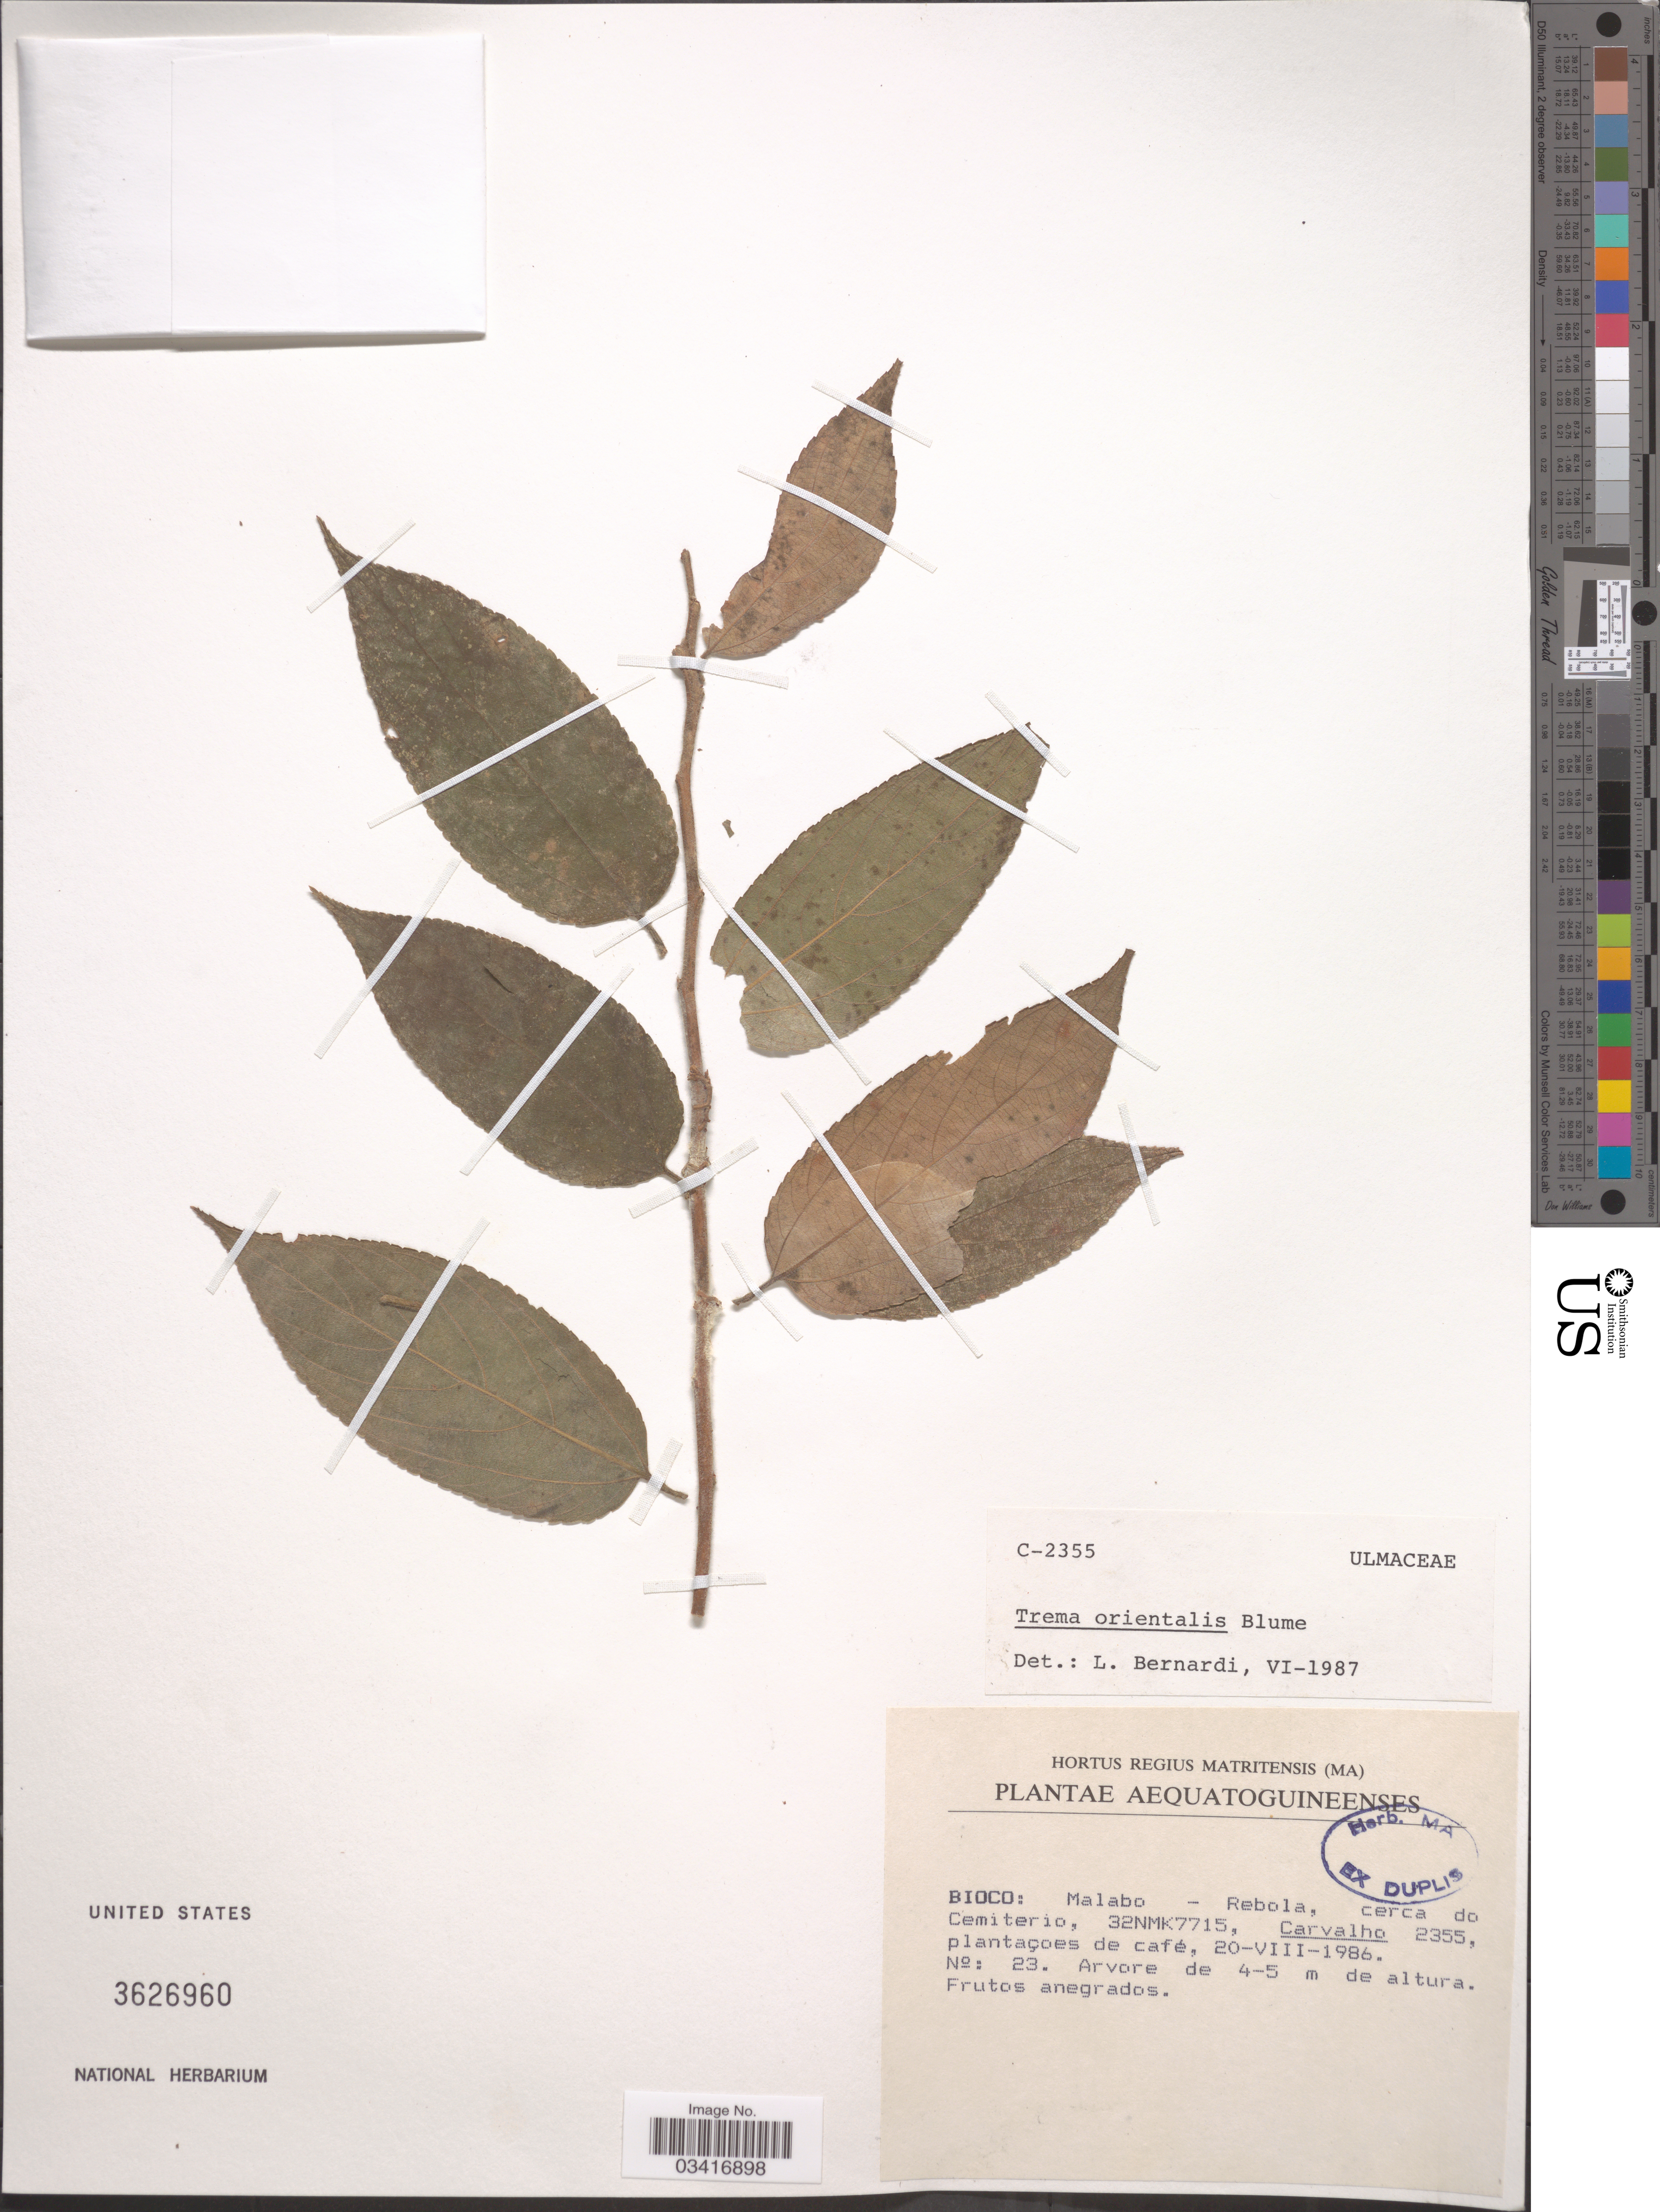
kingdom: Plantae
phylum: Tracheophyta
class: Magnoliopsida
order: Rosales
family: Cannabaceae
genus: Trema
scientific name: Trema orientale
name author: (L.) Blume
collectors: Carvalho, --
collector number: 2355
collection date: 1986-08-20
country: Equatorial Guinea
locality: Bioco: Malabo - Rebola, cerca do Cemiterio, 32NMK7715.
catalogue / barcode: US 3626960